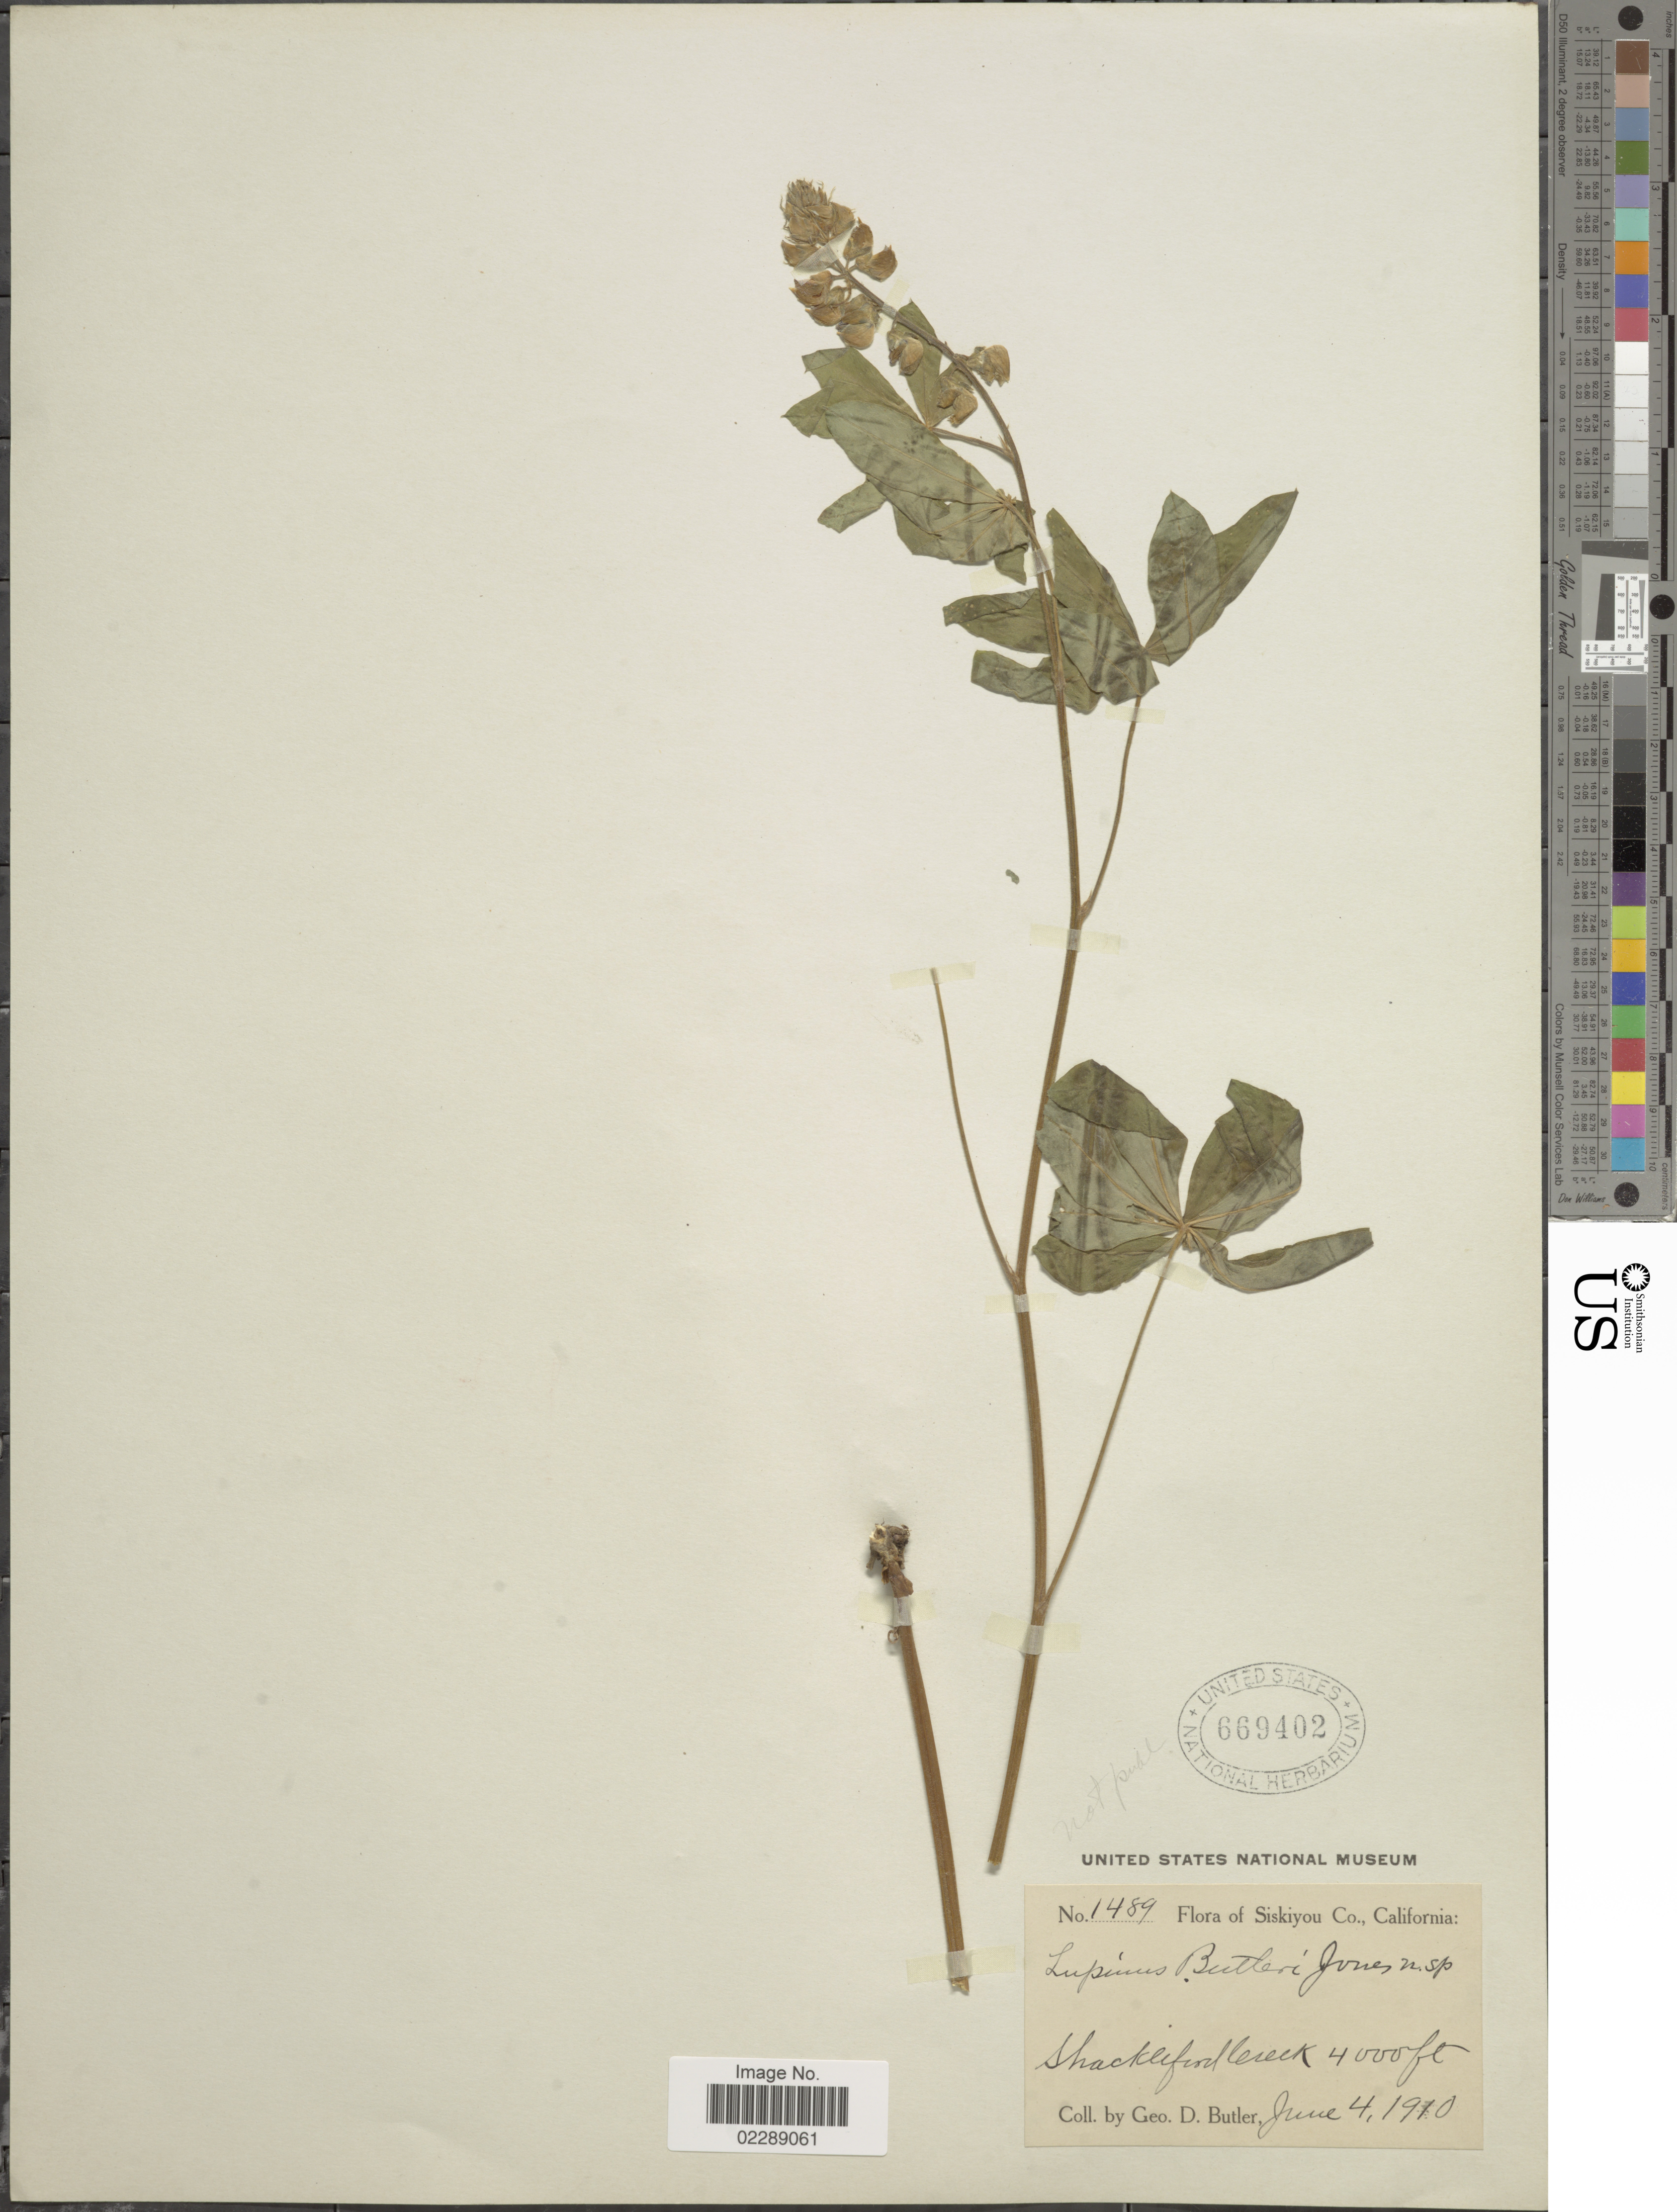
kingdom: Plantae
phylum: Tracheophyta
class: Magnoliopsida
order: Fabales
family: Fabaceae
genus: Lupinus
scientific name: Lupinus latifolius subsp. viridifolius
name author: (A. Heller) Kenney & D.B. Dunn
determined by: Dunn, D. B.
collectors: G. D. Butler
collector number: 1489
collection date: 1910-06-04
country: United States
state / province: California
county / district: Siskiyou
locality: Siskiyou Co., California, Shakleford Creek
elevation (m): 1219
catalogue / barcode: US 669402